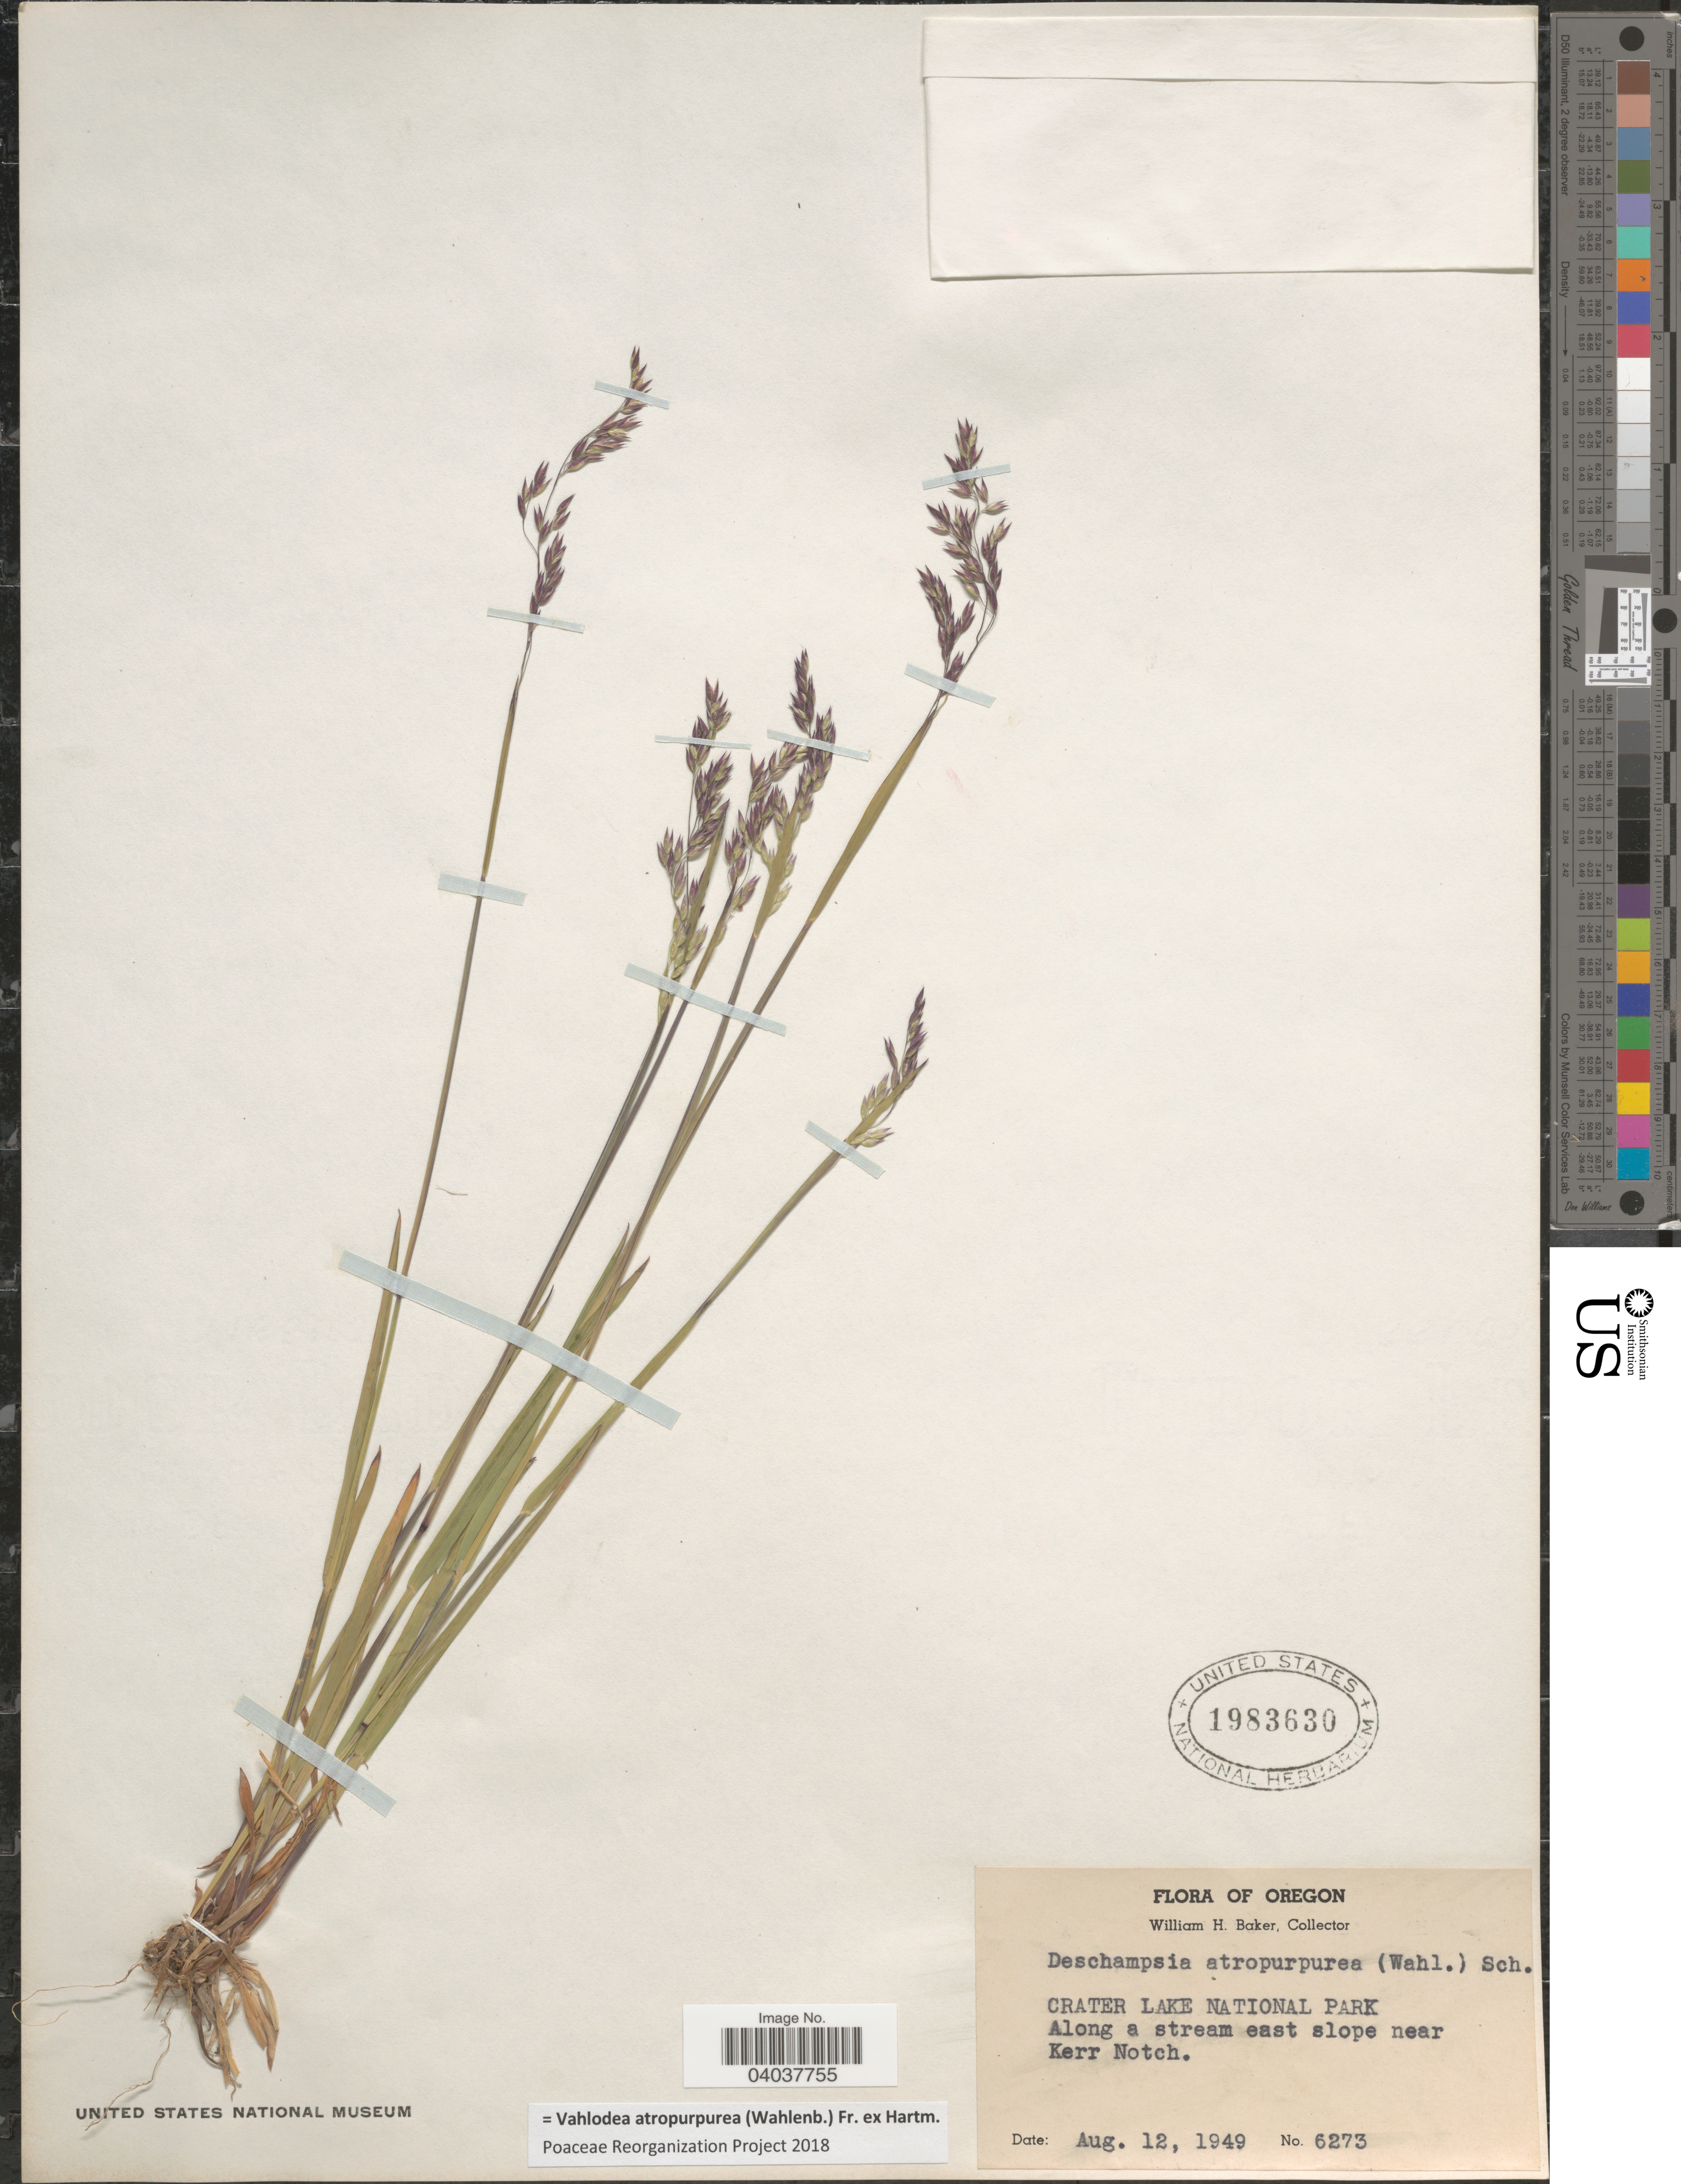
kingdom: Plantae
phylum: Tracheophyta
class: Liliopsida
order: Poales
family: Poaceae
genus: Vahlodea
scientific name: Vahlodea atropurpurea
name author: (Wahlenb.) Fr. ex Hartm.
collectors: W. H. Baker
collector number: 6273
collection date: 1949-08-12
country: United States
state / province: Oregon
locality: Crater Lake National Park. Along a stream east slope near Kerr Notch.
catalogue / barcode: US 1983630